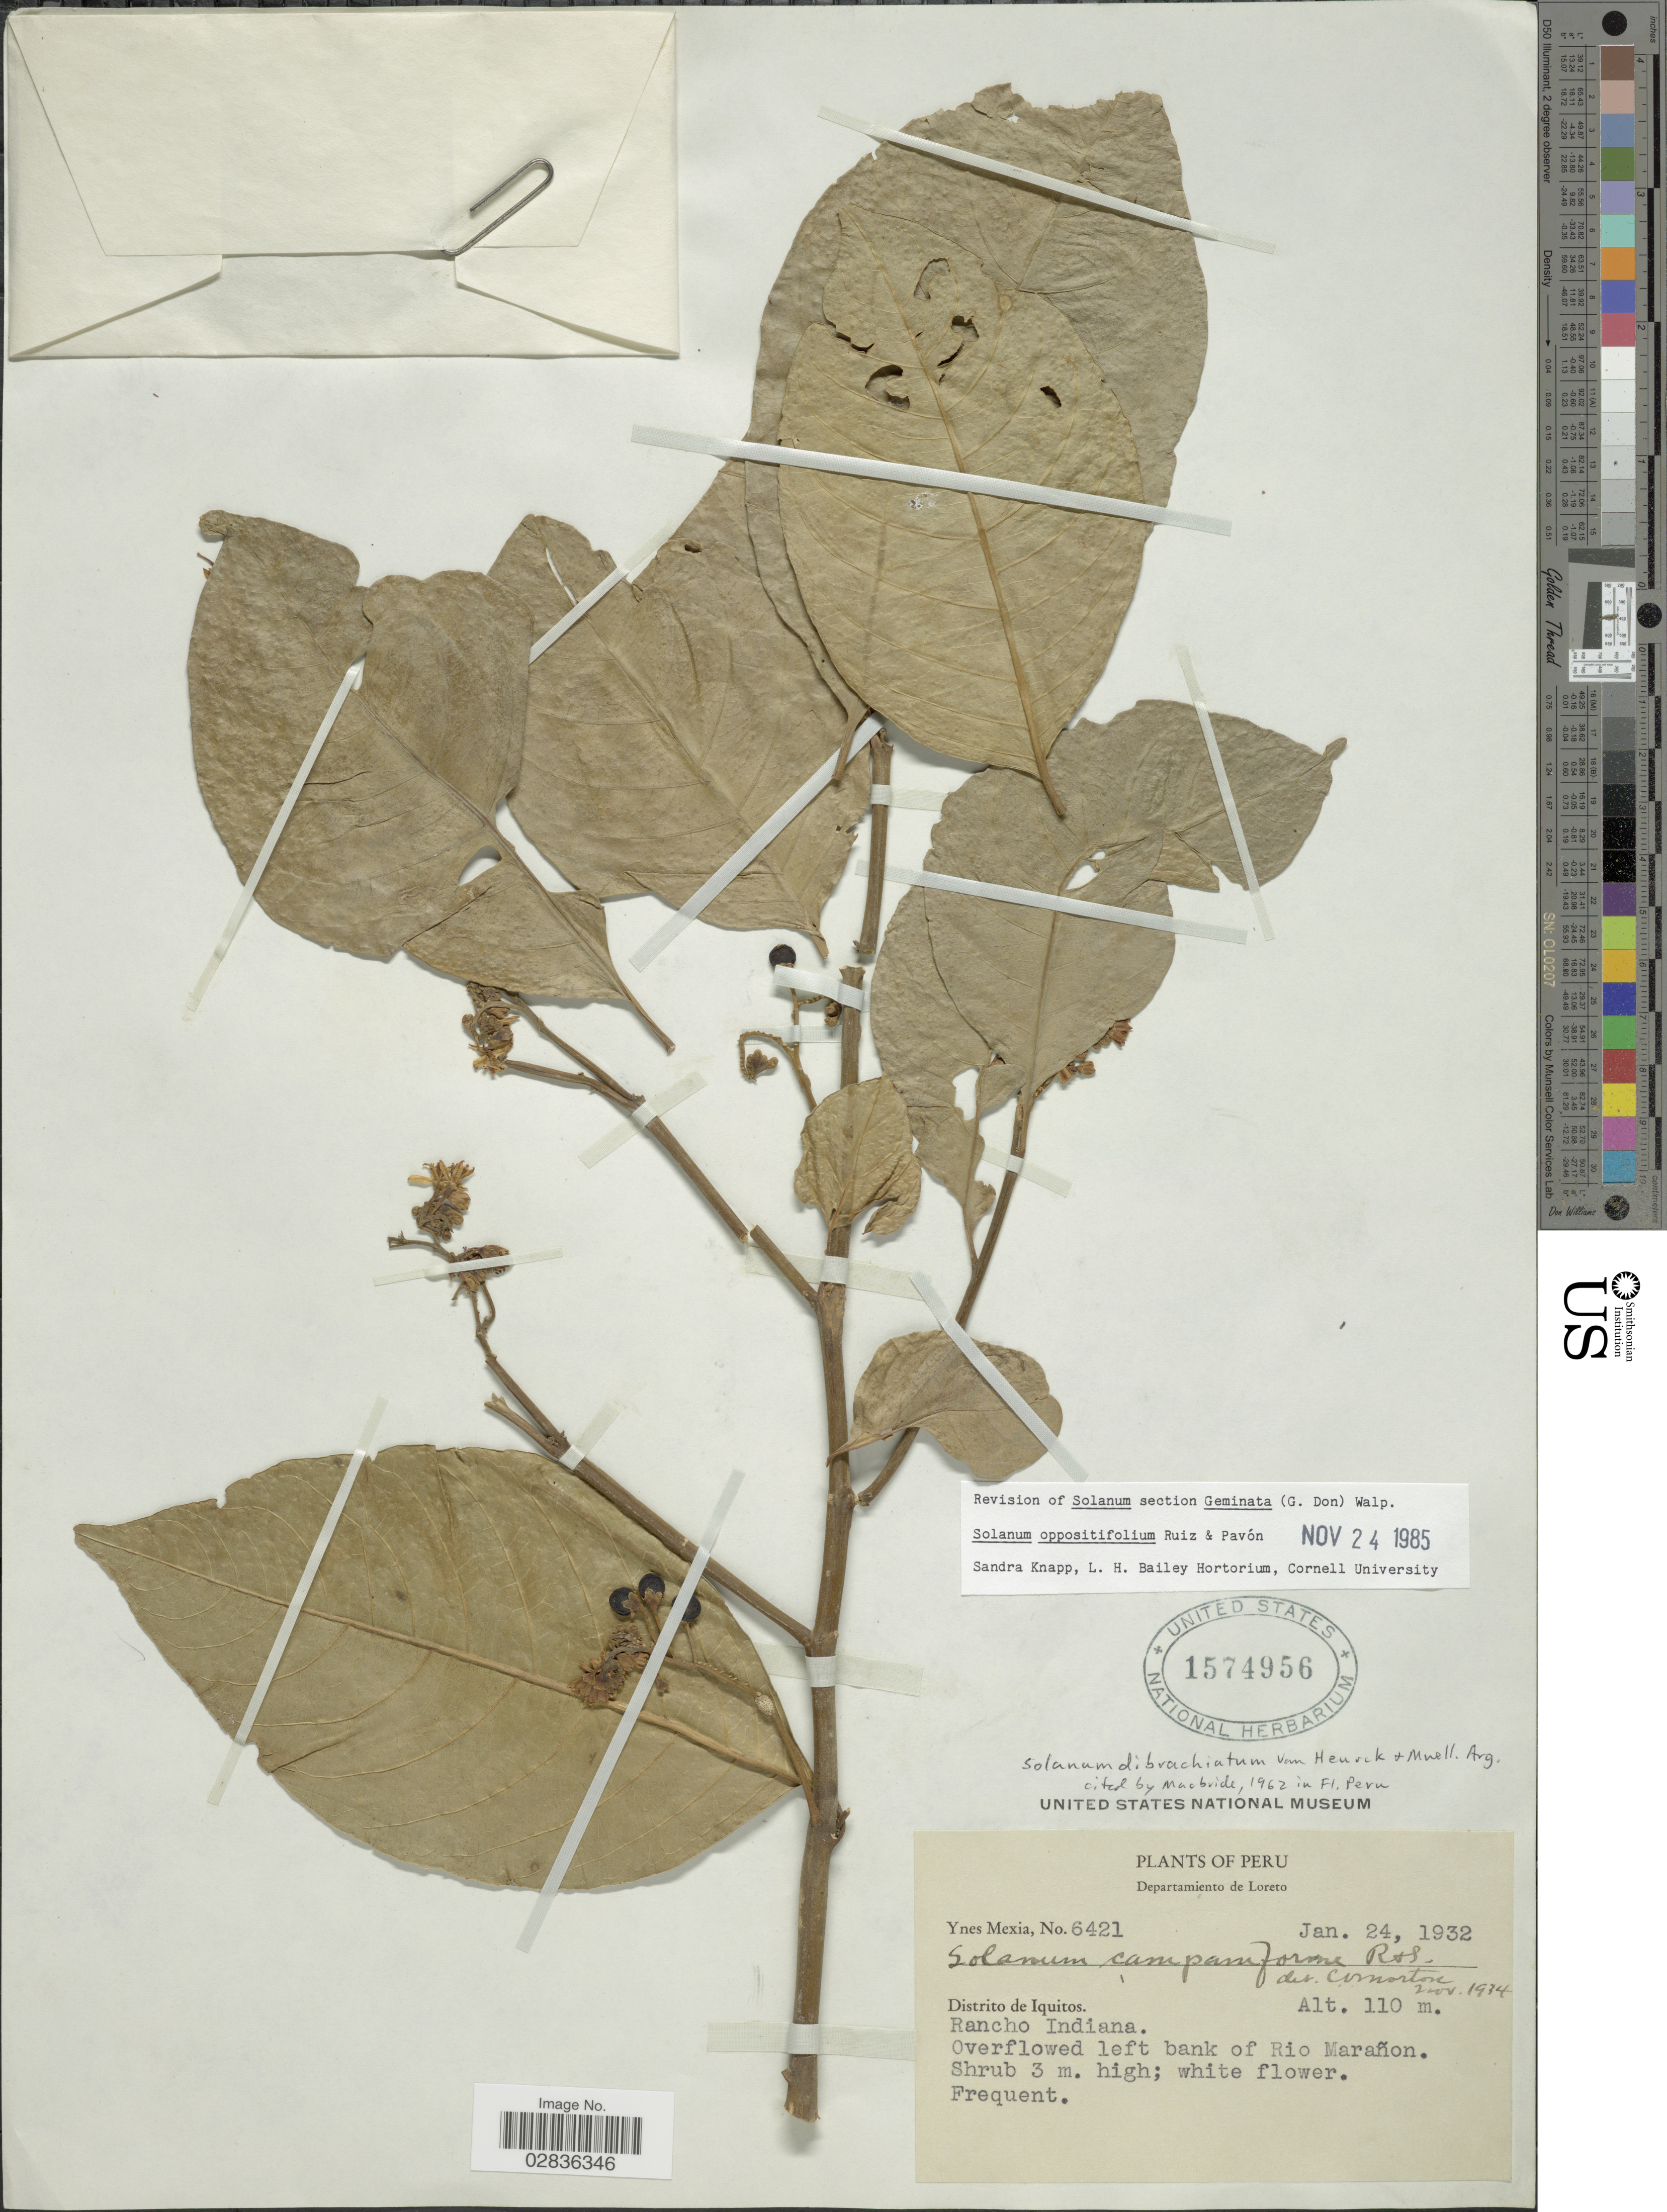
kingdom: Plantae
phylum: Tracheophyta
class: Magnoliopsida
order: Solanales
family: Solanaceae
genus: Solanum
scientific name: Solanum oppositifolium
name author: Ruiz & Pav.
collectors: Y. Mexia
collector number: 6421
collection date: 1932-01-24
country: Peru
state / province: Loreto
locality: Departamento de Loreto. Distrito de Iquitos. Rancho Indiana. Overflowed left bank of Rio Marañon.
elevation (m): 110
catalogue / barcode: US 1574956